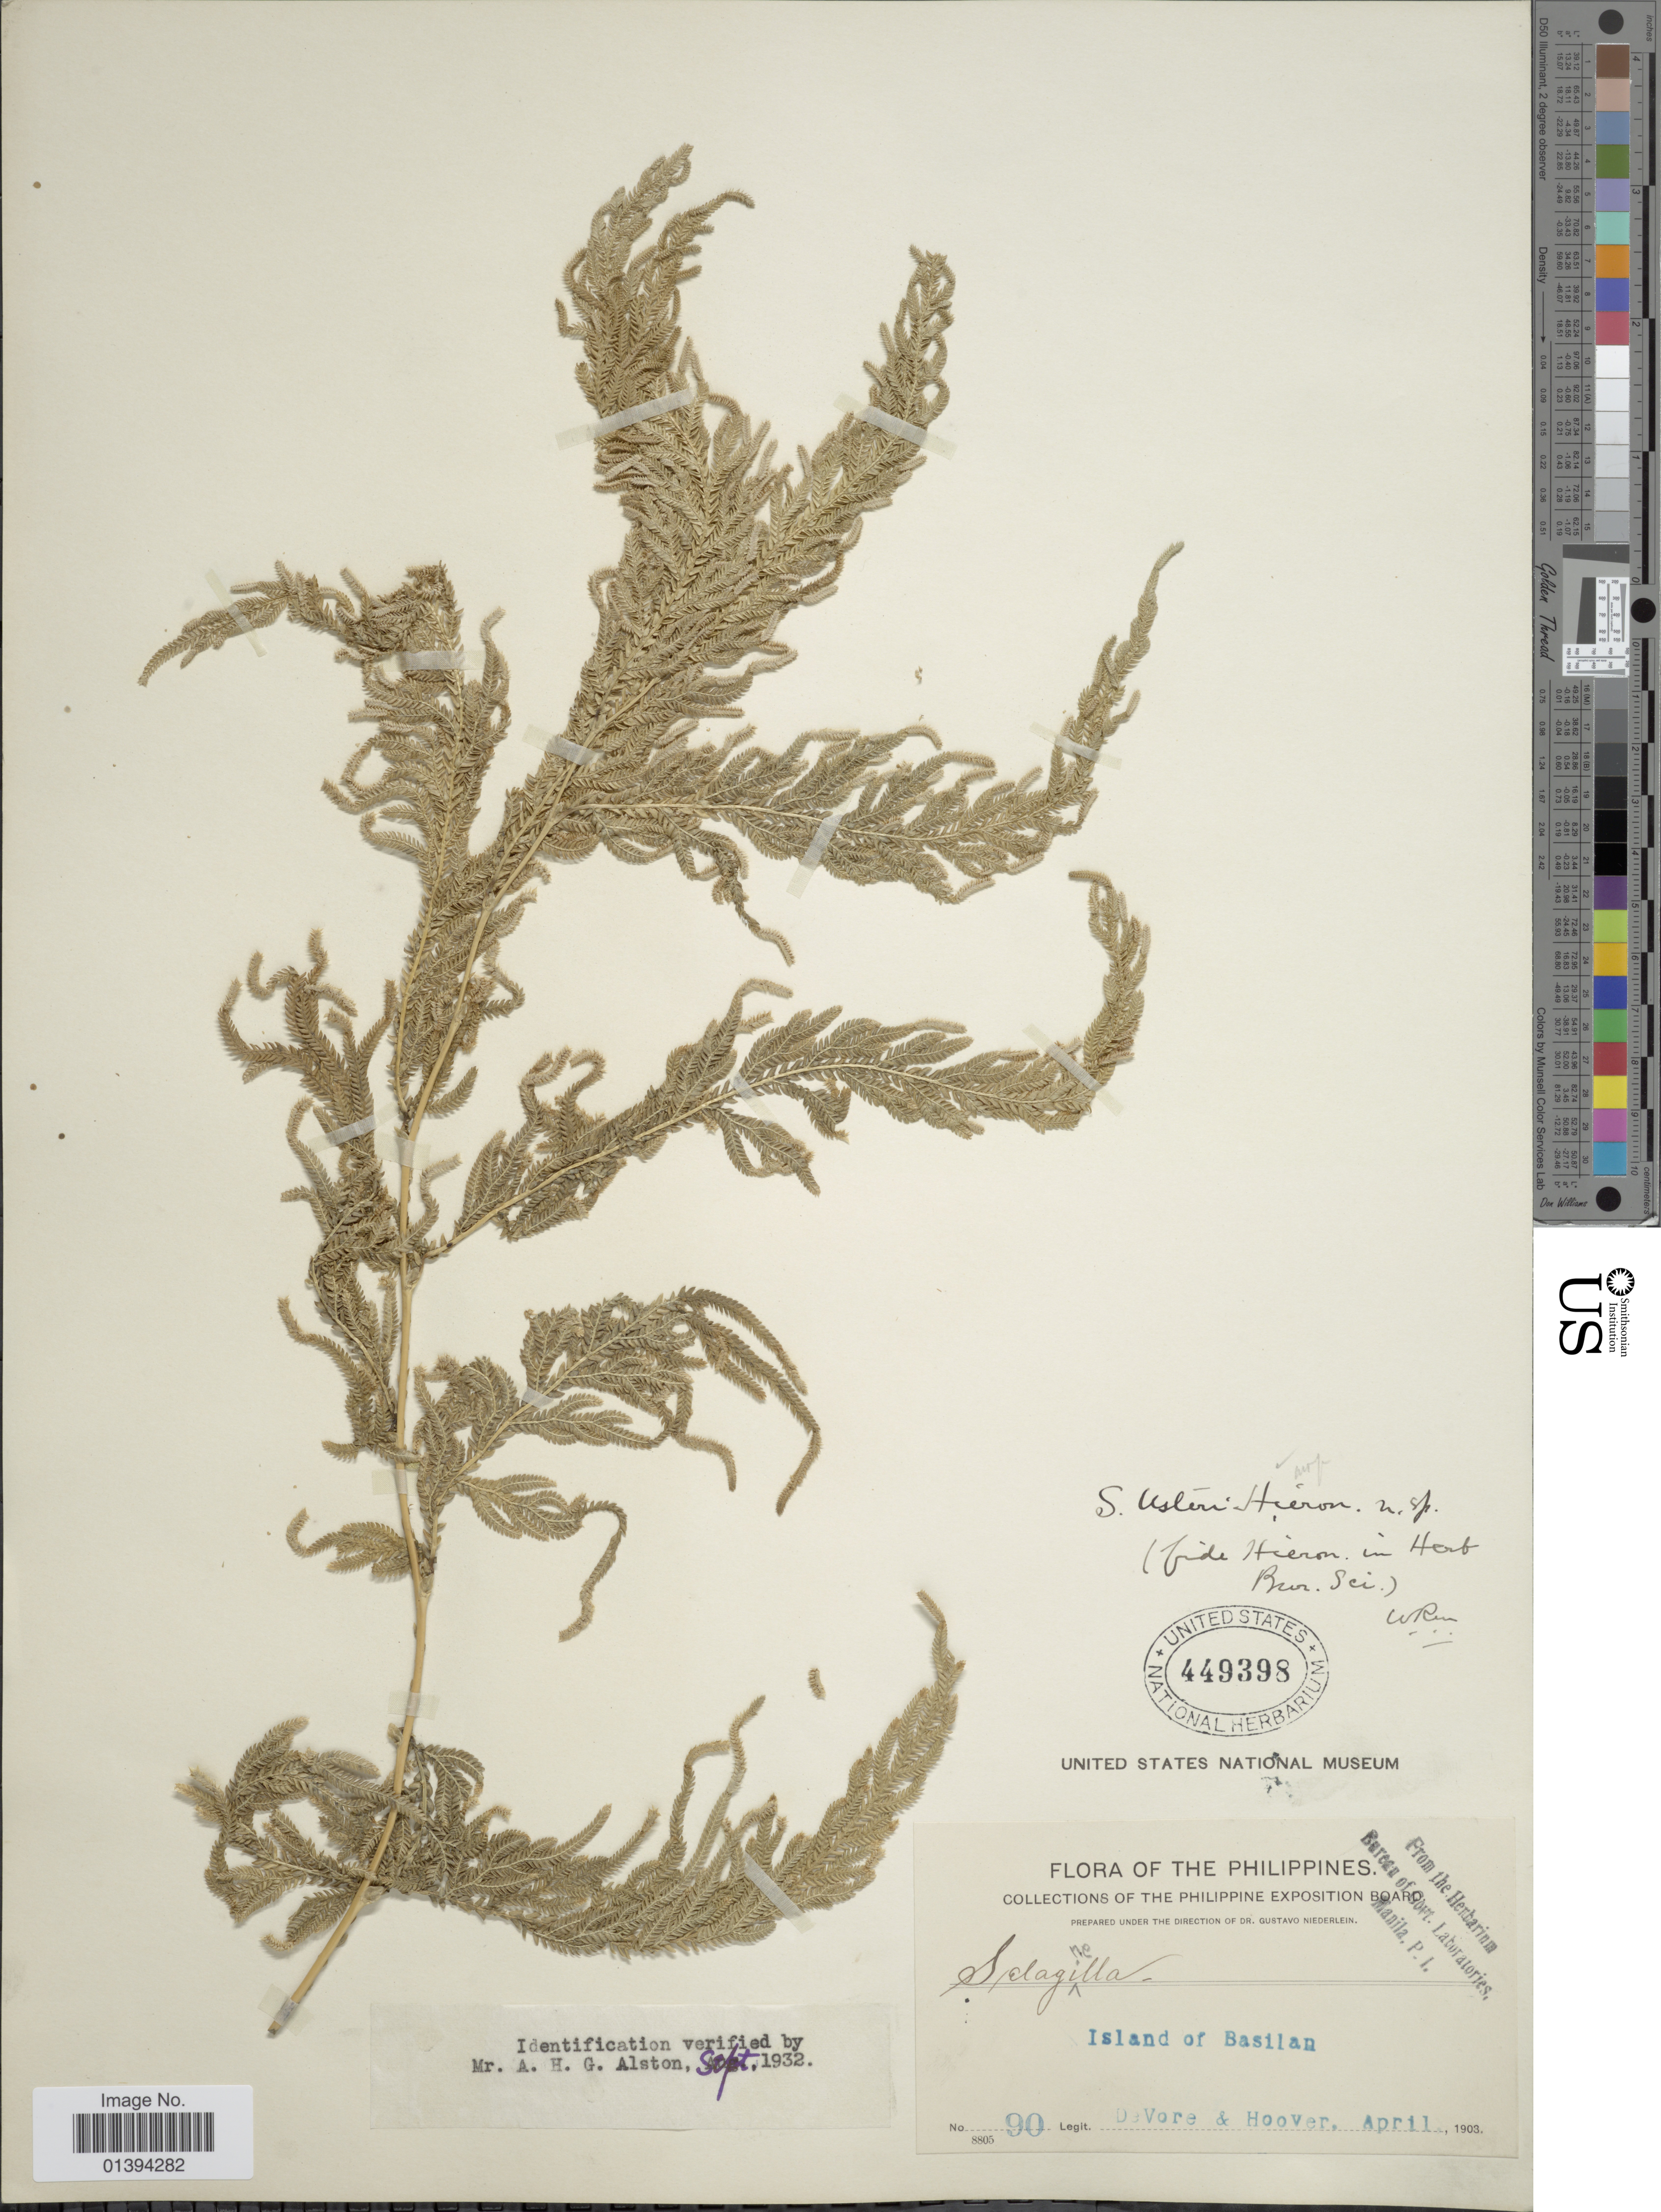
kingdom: Plantae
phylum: Tracheophyta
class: Lycopodiopsida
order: Selaginellales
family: Selaginellaceae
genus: Selaginella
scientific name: Selaginella usterii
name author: Hieron.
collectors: -. DeVore & -- Hoover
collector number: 90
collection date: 1903-04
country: Philippines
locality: Island of Basilan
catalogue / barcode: US 449398